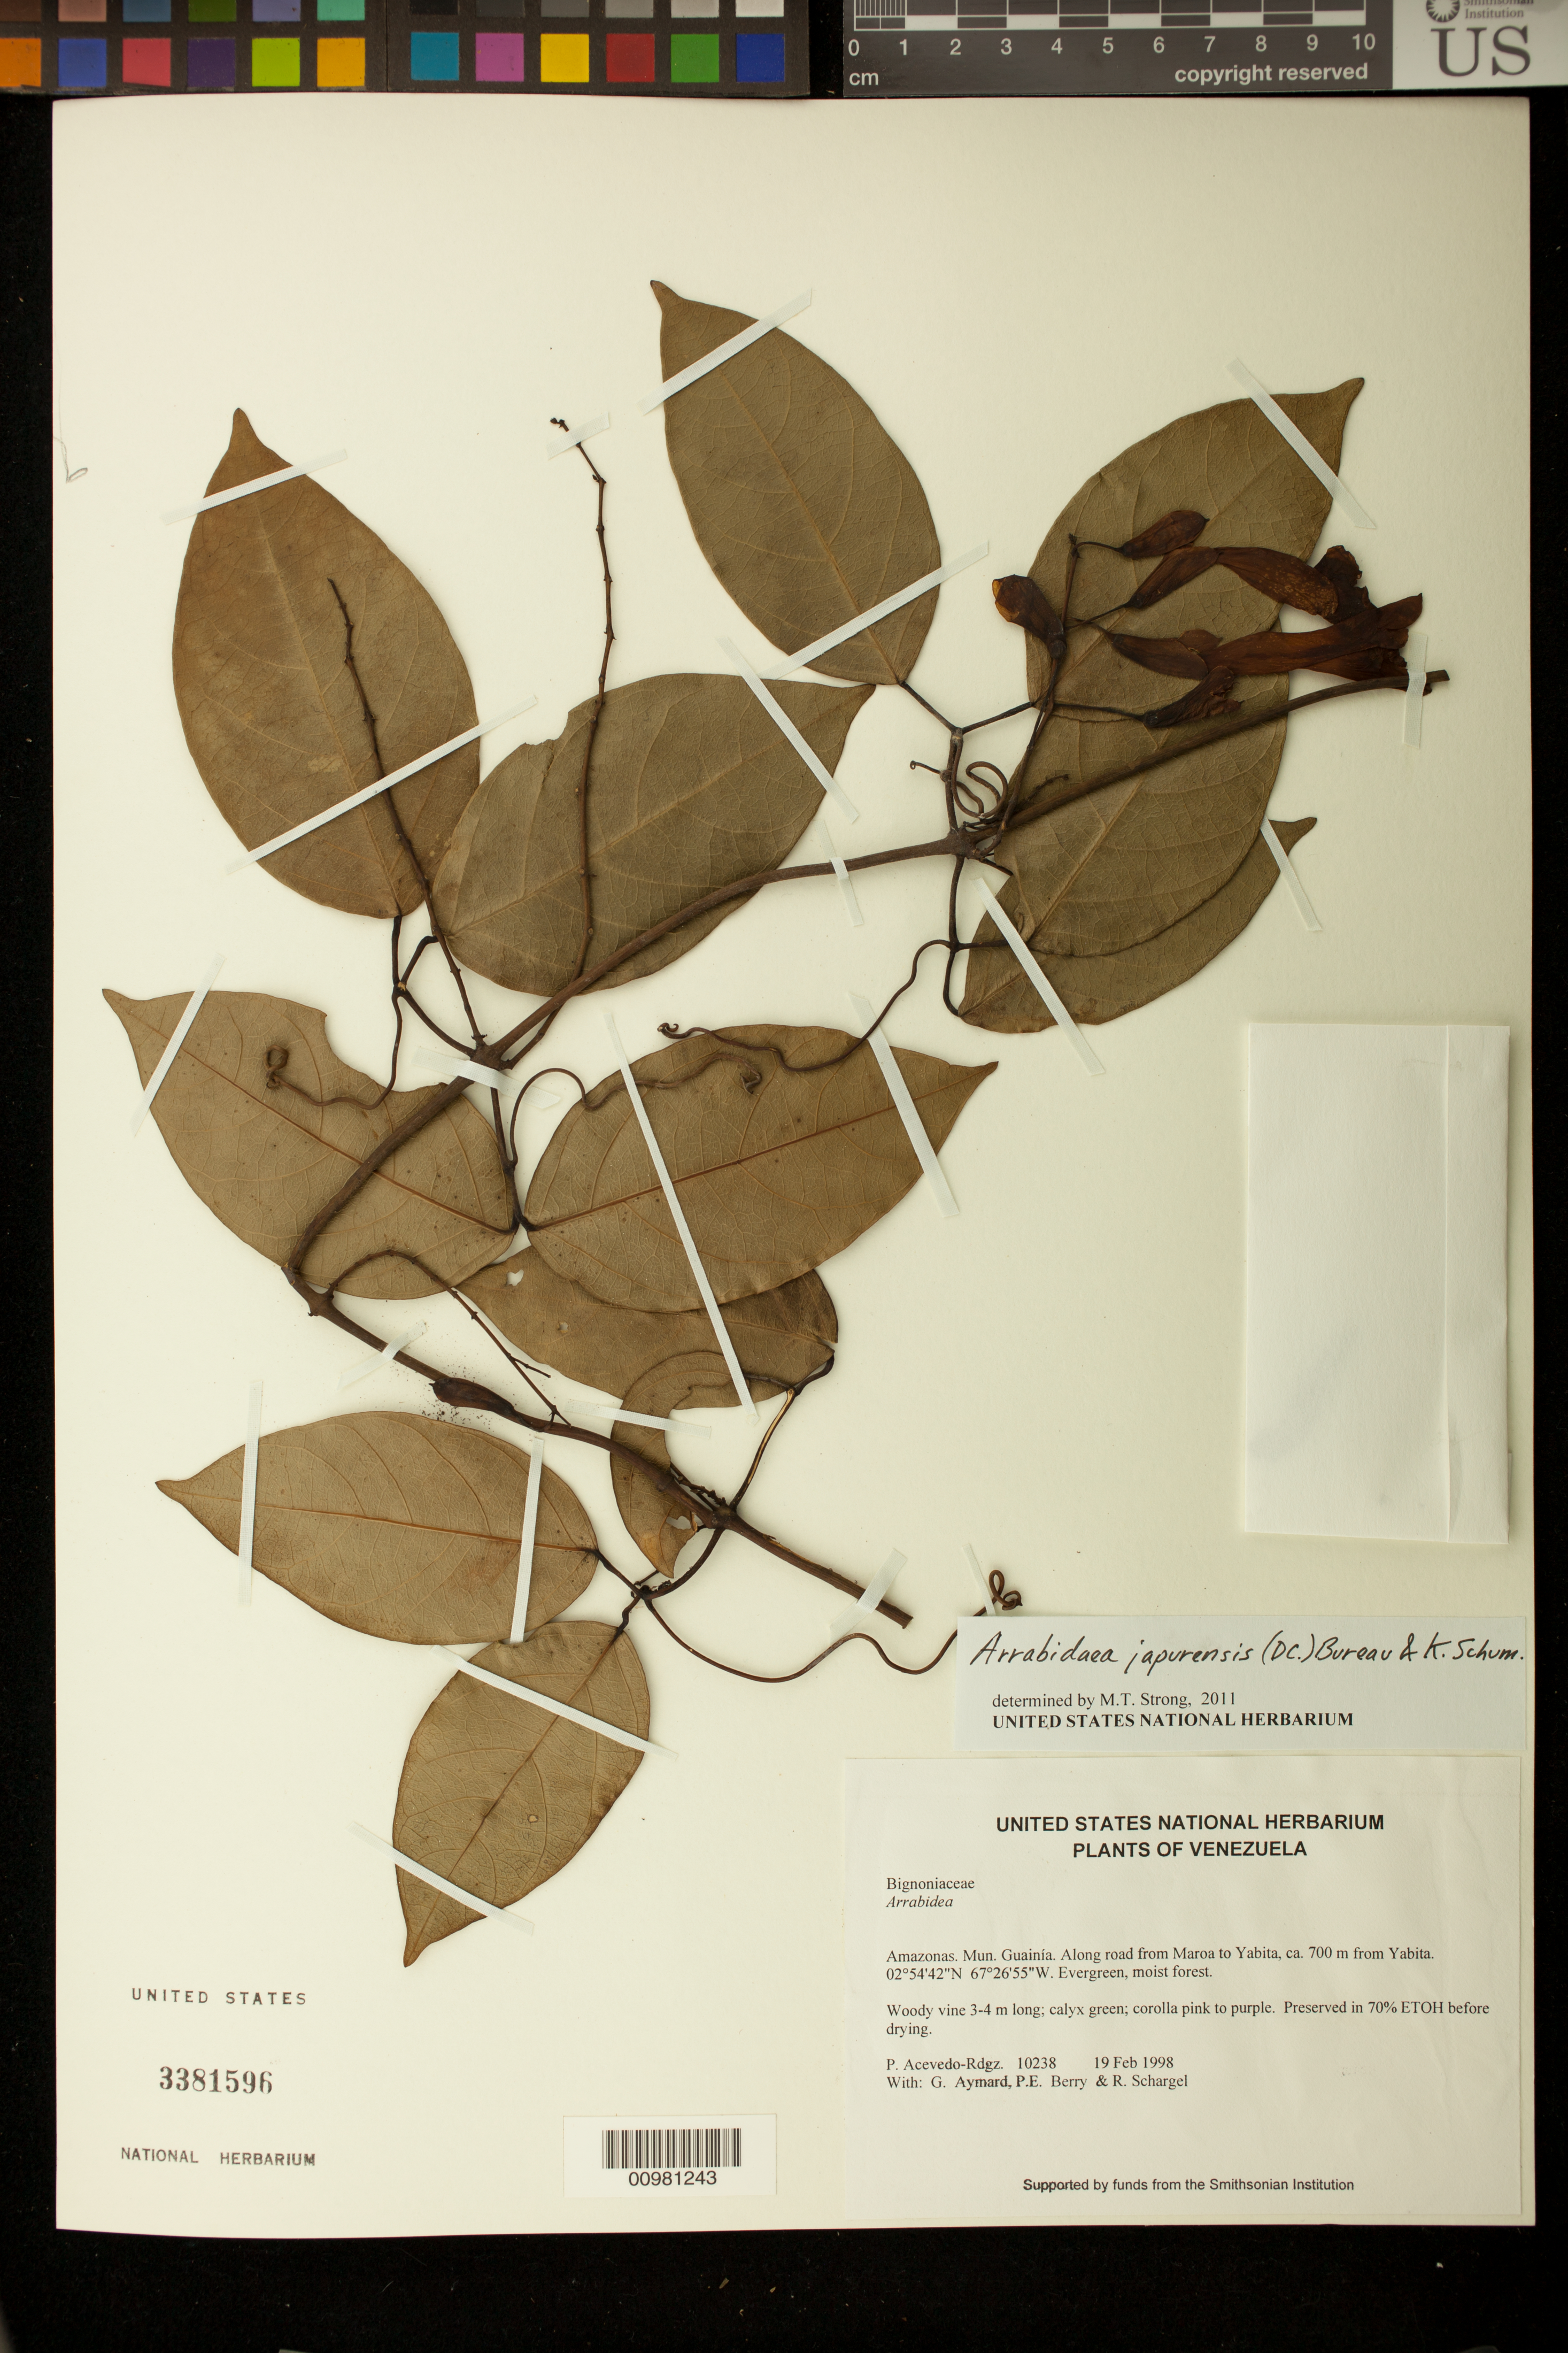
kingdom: Plantae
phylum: Tracheophyta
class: Magnoliopsida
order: Lamiales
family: Bignoniaceae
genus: Fridericia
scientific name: Fridericia japurensis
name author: (DC.) L.G. Lohmann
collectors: P. Acevedo-Rodr., G. A. Aymard, P. E. Berry & R. Schargel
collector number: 10238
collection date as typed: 19 Feb 1998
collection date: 1998-02-19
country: Venezuela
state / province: Amazonas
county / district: Maroa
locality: Along road from Maroa to Yabita, ca. 700 m from Yabita.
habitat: Evergreen, moist forest.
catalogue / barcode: US 3381596